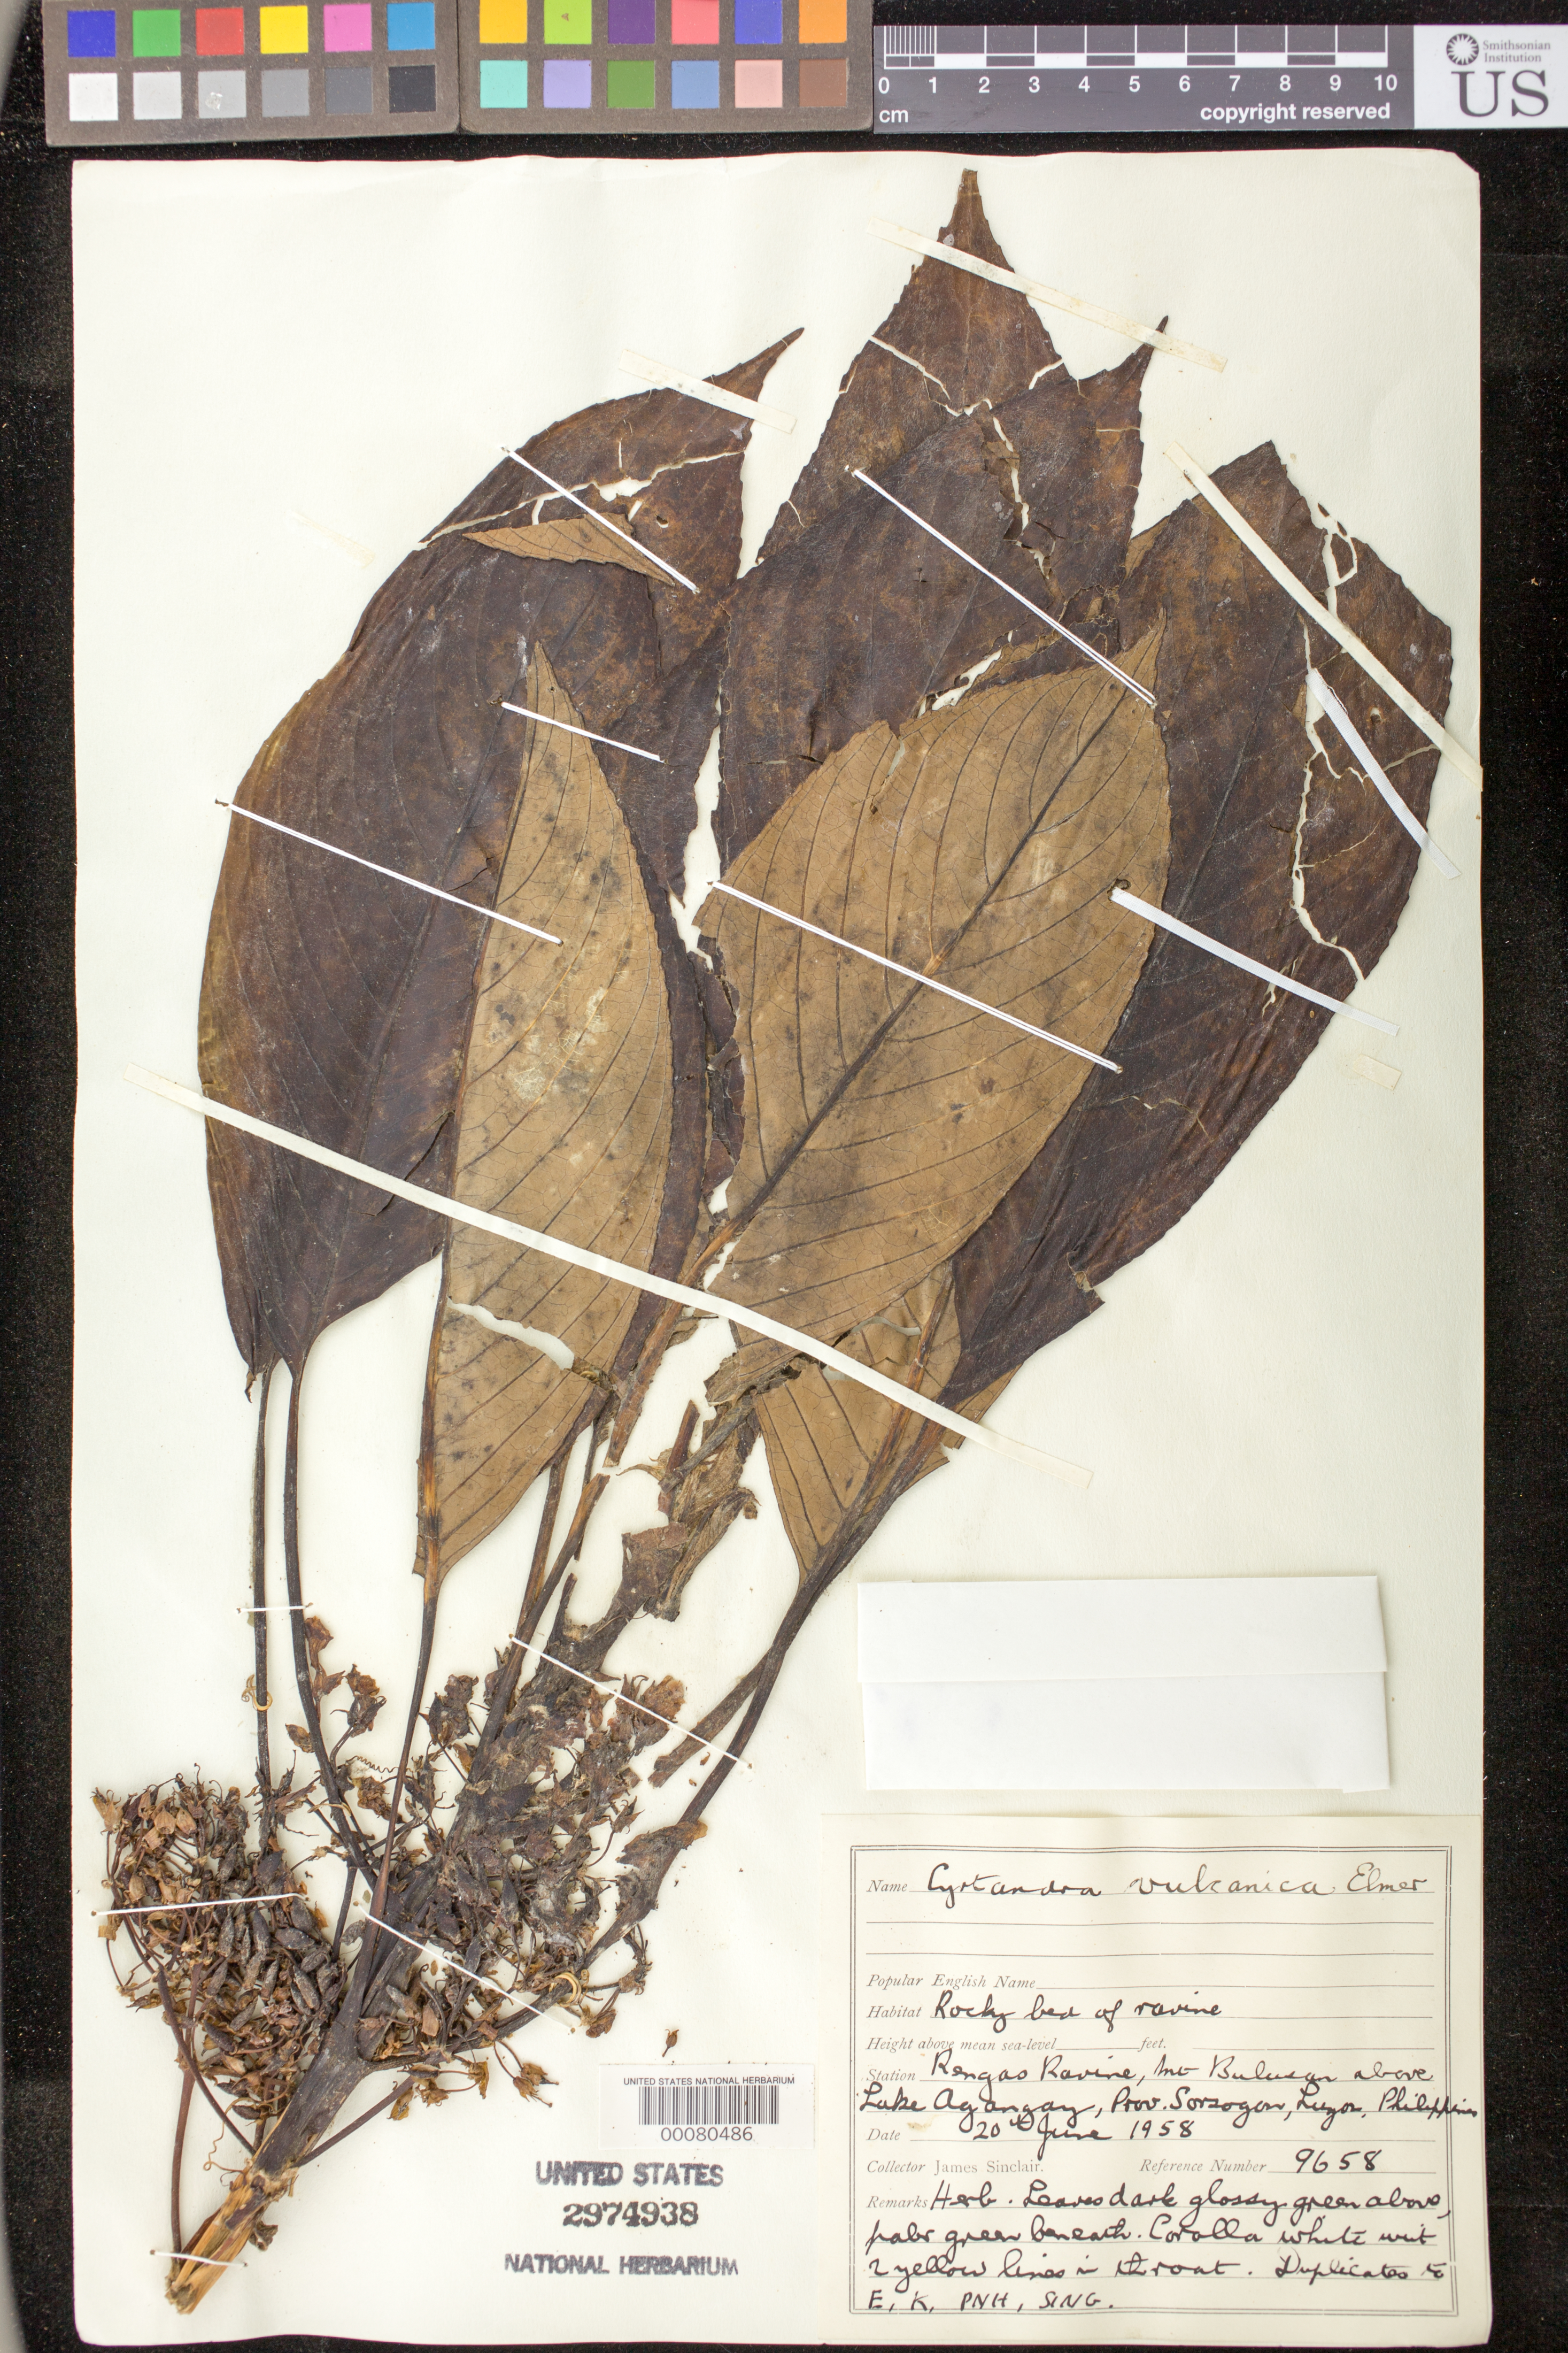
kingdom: Plantae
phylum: Tracheophyta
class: Magnoliopsida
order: Lamiales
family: Gesneriaceae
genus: Cyrtandra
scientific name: Cyrtandra pachyphylla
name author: Kraenzl.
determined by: Skog, Laurence E.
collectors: J. Sinclair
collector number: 9658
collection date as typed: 20 Jun 1958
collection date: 1958-06-20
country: Philippines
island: Luzon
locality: Sorsogon, Rengas ravine, mt bulusan above lake agangay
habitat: Rocky bed of ravine.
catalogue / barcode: US 2974938